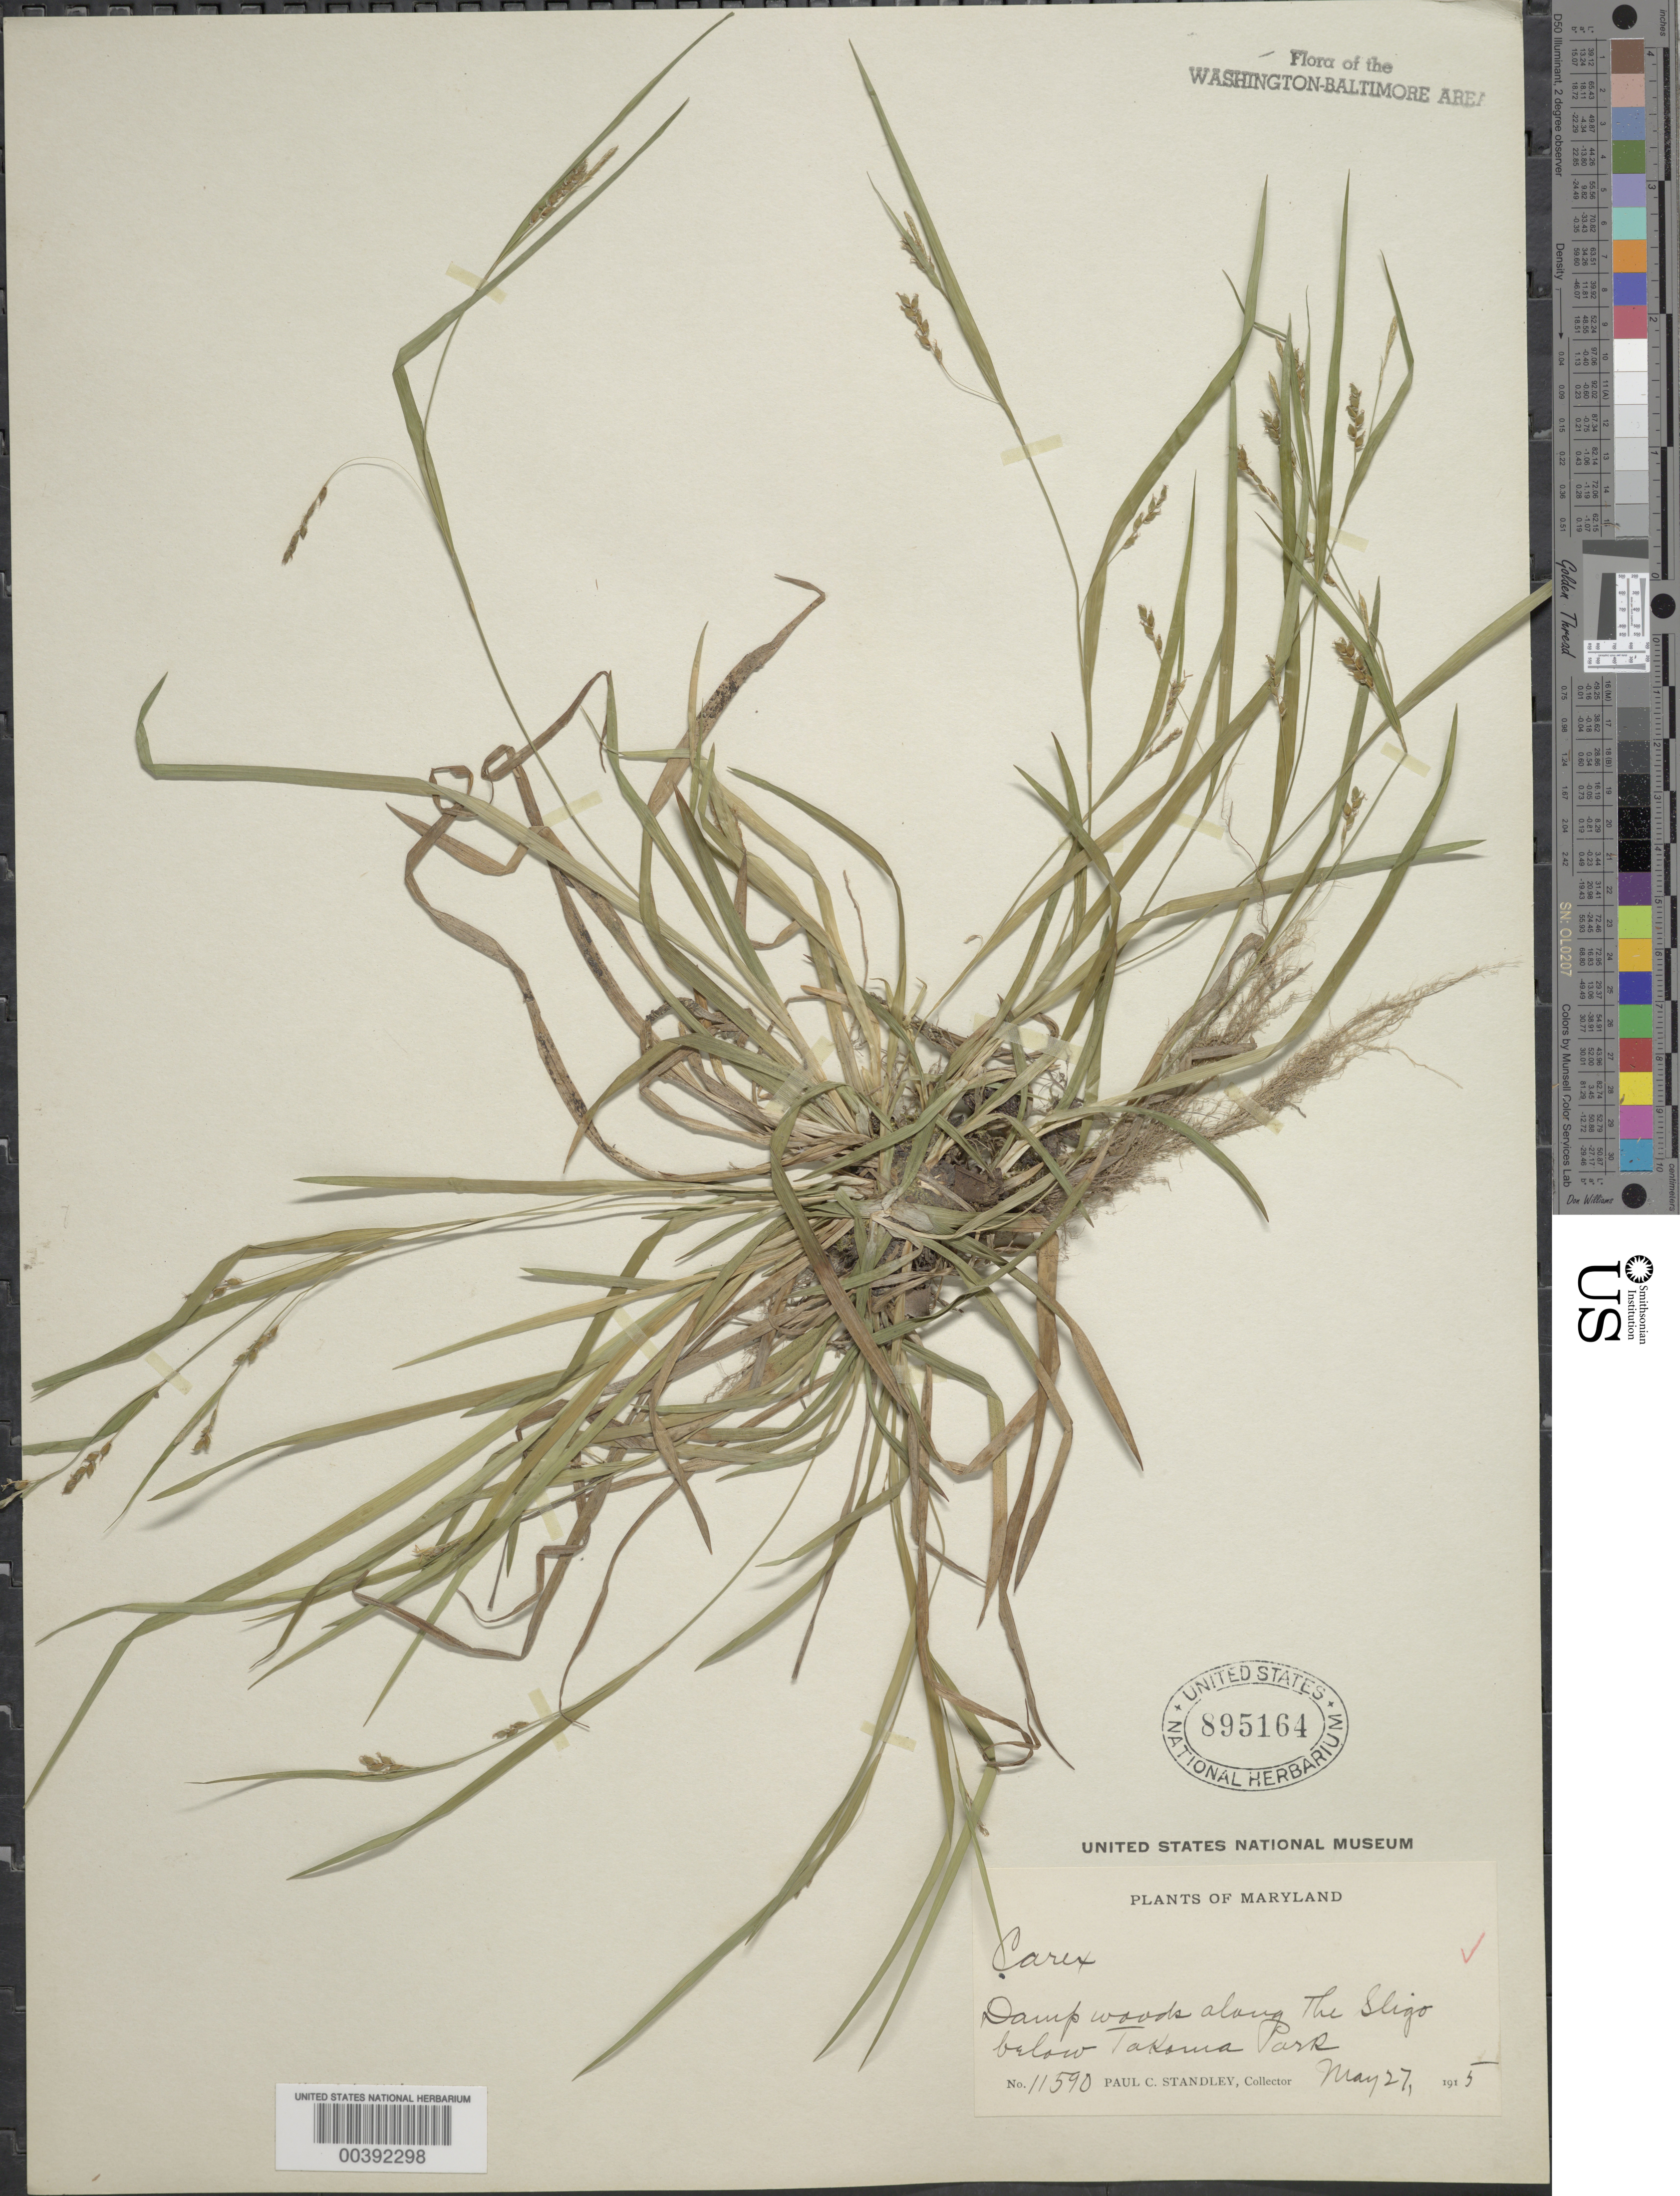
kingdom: Plantae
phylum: Tracheophyta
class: Liliopsida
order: Poales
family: Cyperaceae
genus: Carex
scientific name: Carex digitalis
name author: Willd.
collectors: P. C. Standley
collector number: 11590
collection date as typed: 27 May 1915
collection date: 1915-05-27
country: United States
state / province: Maryland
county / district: Montgomery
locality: The Sligo below Takoma Park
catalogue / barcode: US 895164